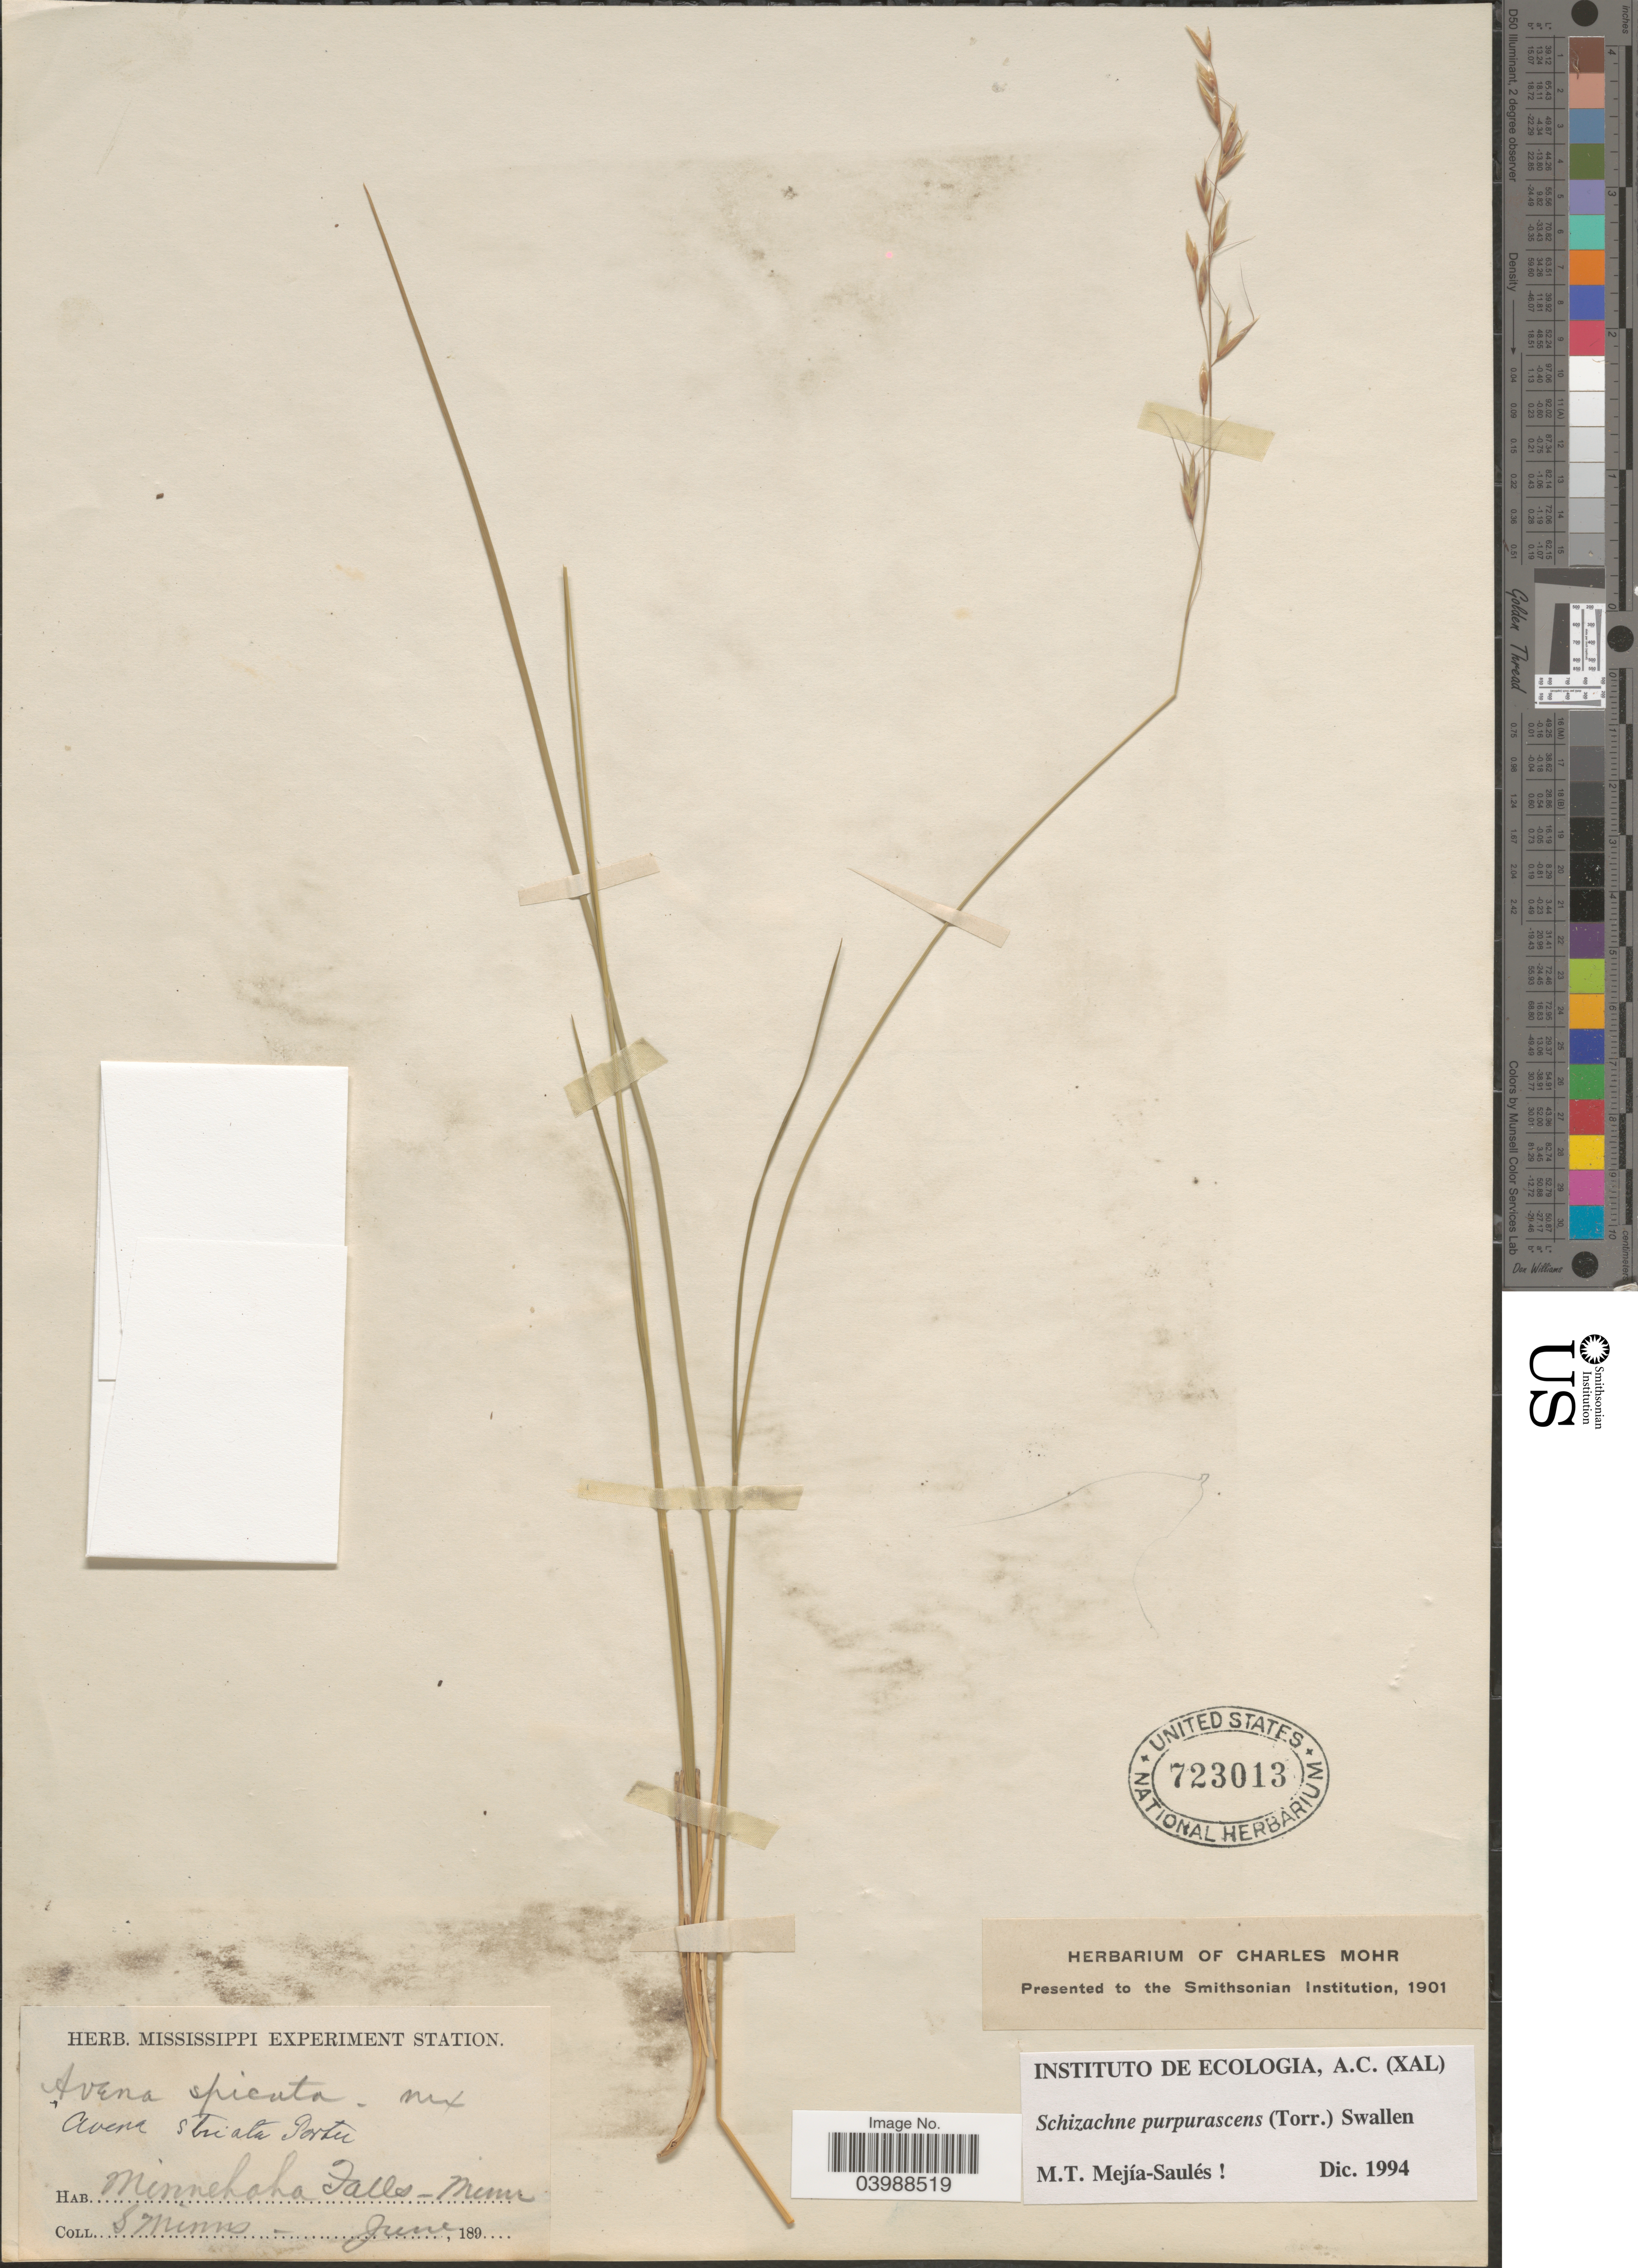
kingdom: Plantae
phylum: Tracheophyta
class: Liliopsida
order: Poales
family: Poaceae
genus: Schizachne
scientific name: Schizachne purpurascens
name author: (Torr.) Swallen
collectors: S. Minns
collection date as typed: June, 189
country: United States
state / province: Minnesota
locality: Minnehaha Falls.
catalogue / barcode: US 723013